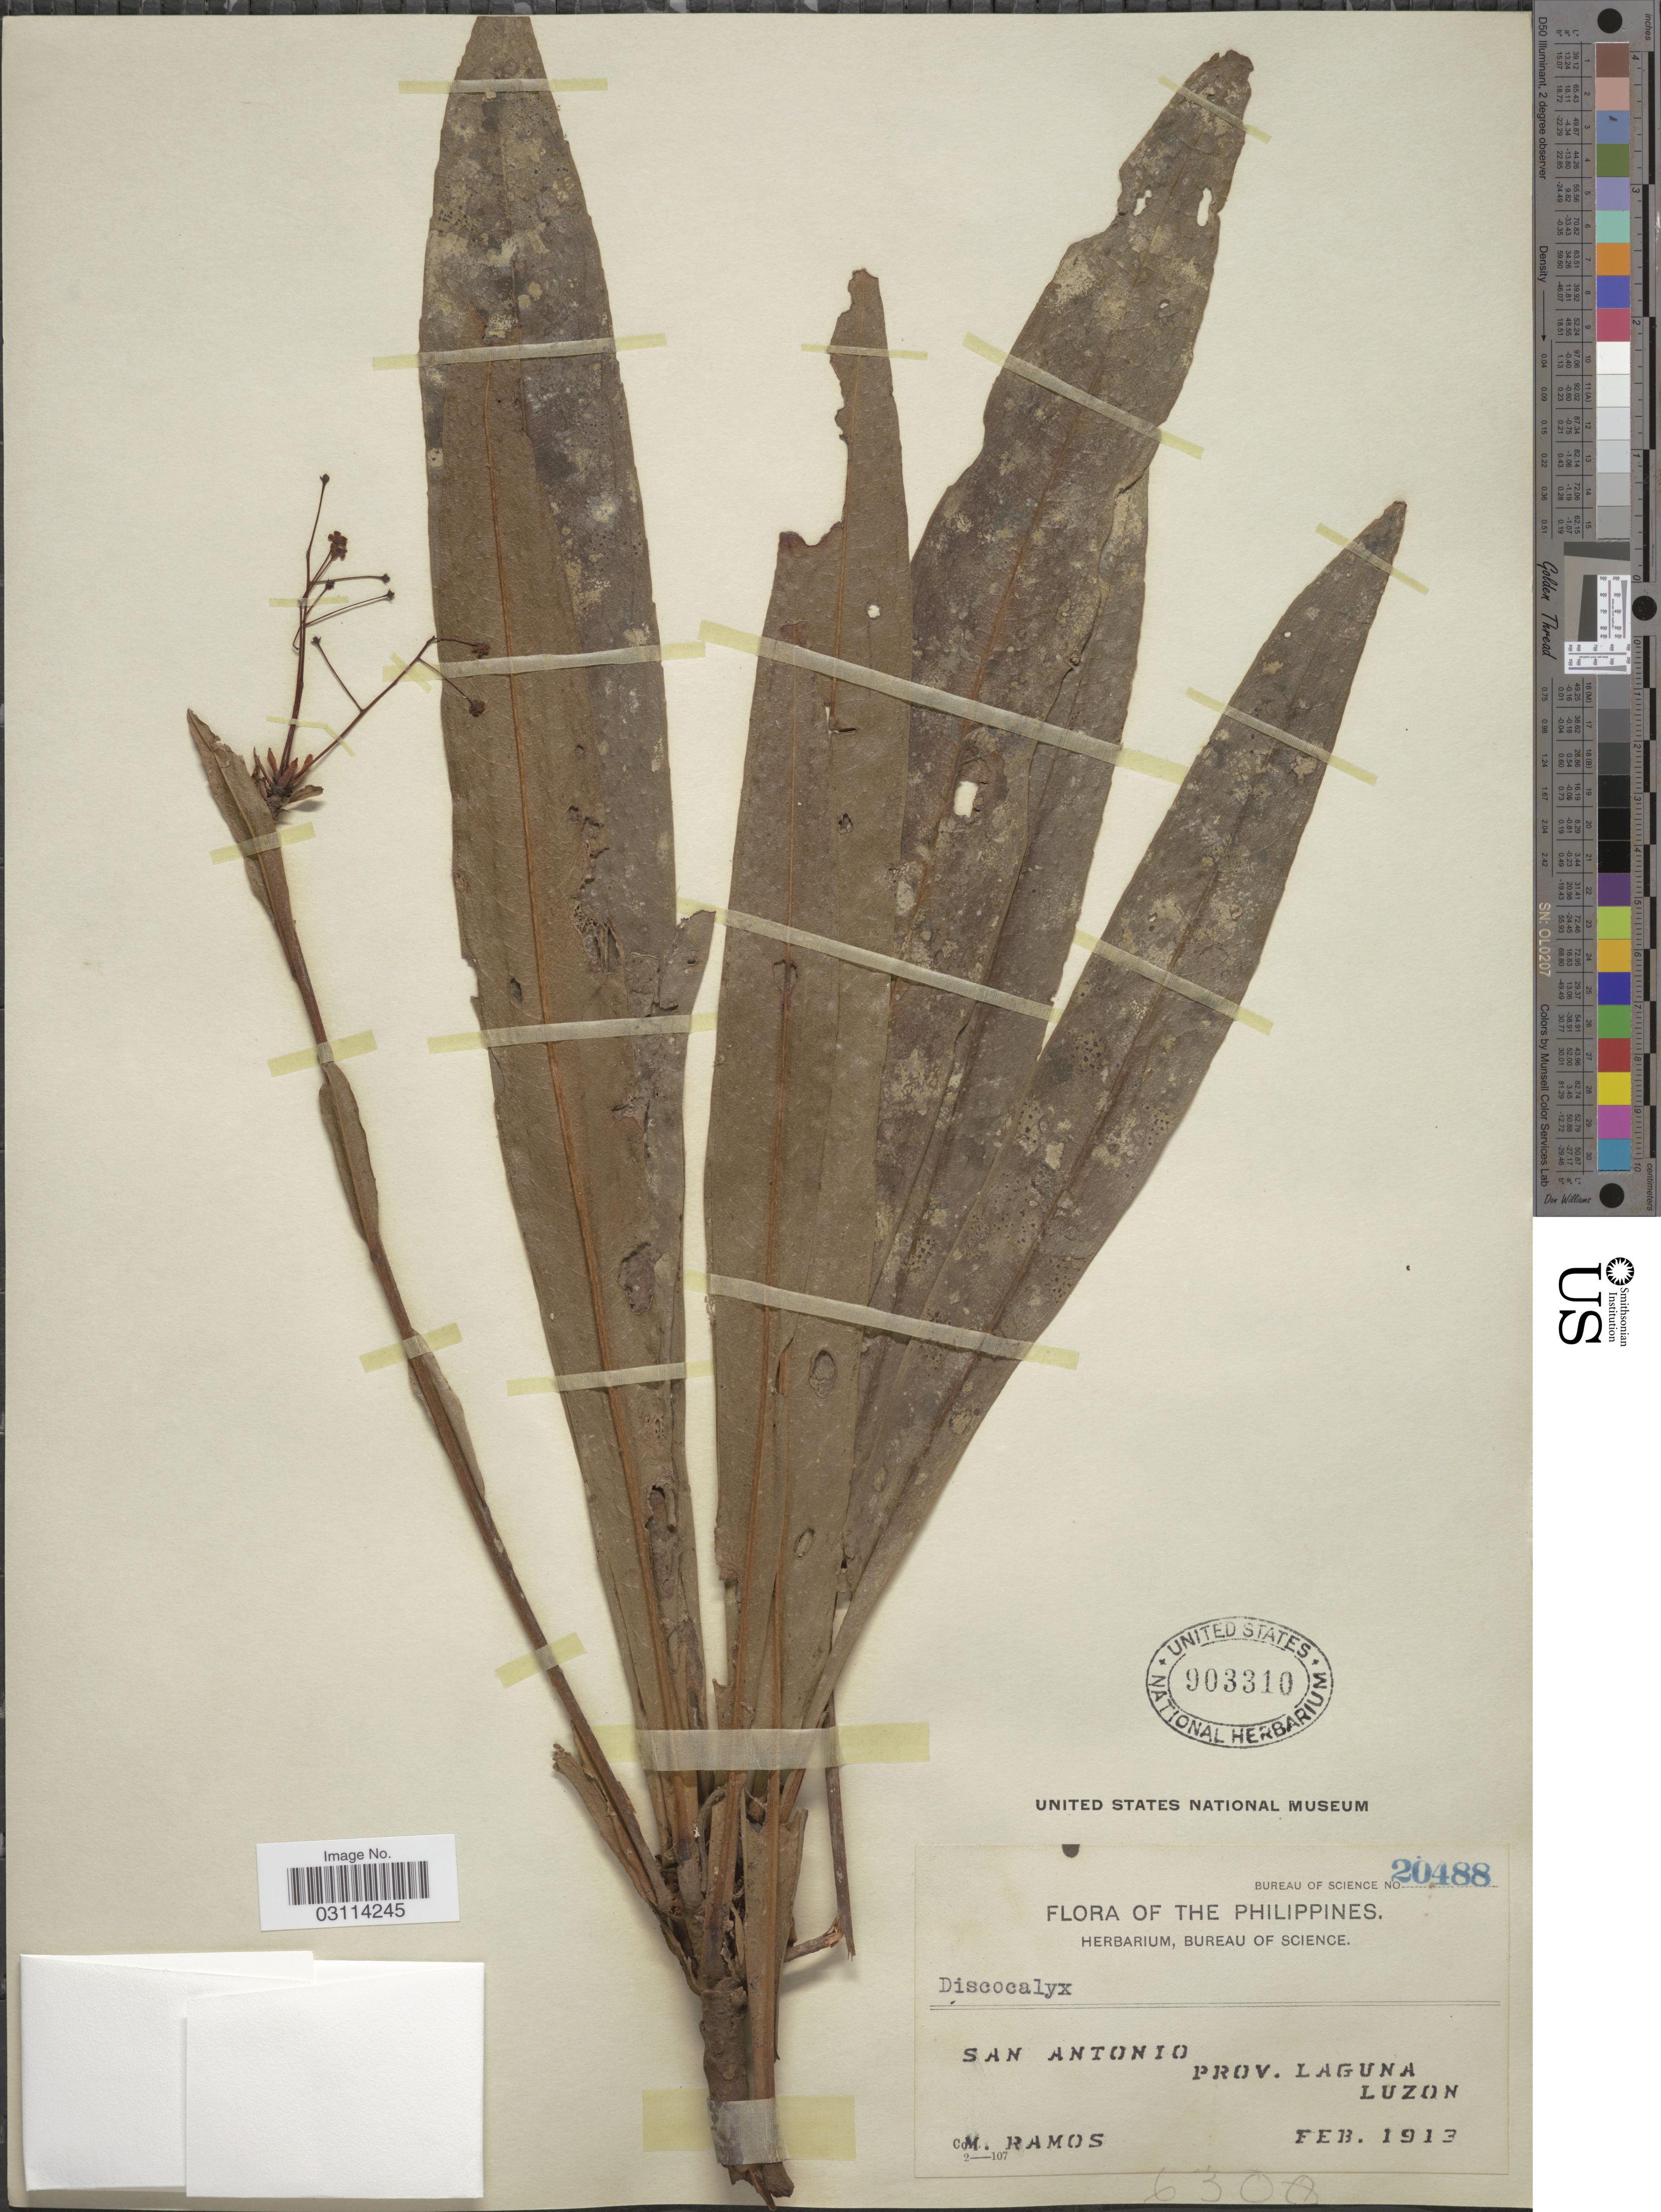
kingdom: Plantae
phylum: Tracheophyta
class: Magnoliopsida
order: Ericales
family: Primulaceae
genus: Discocalyx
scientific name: Discocalyx sp.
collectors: M. Ramos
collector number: Bureau of Science 20488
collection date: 1913-02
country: Philippines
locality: San Antonio, Prov. Laguna, Luzon.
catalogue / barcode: US 903310